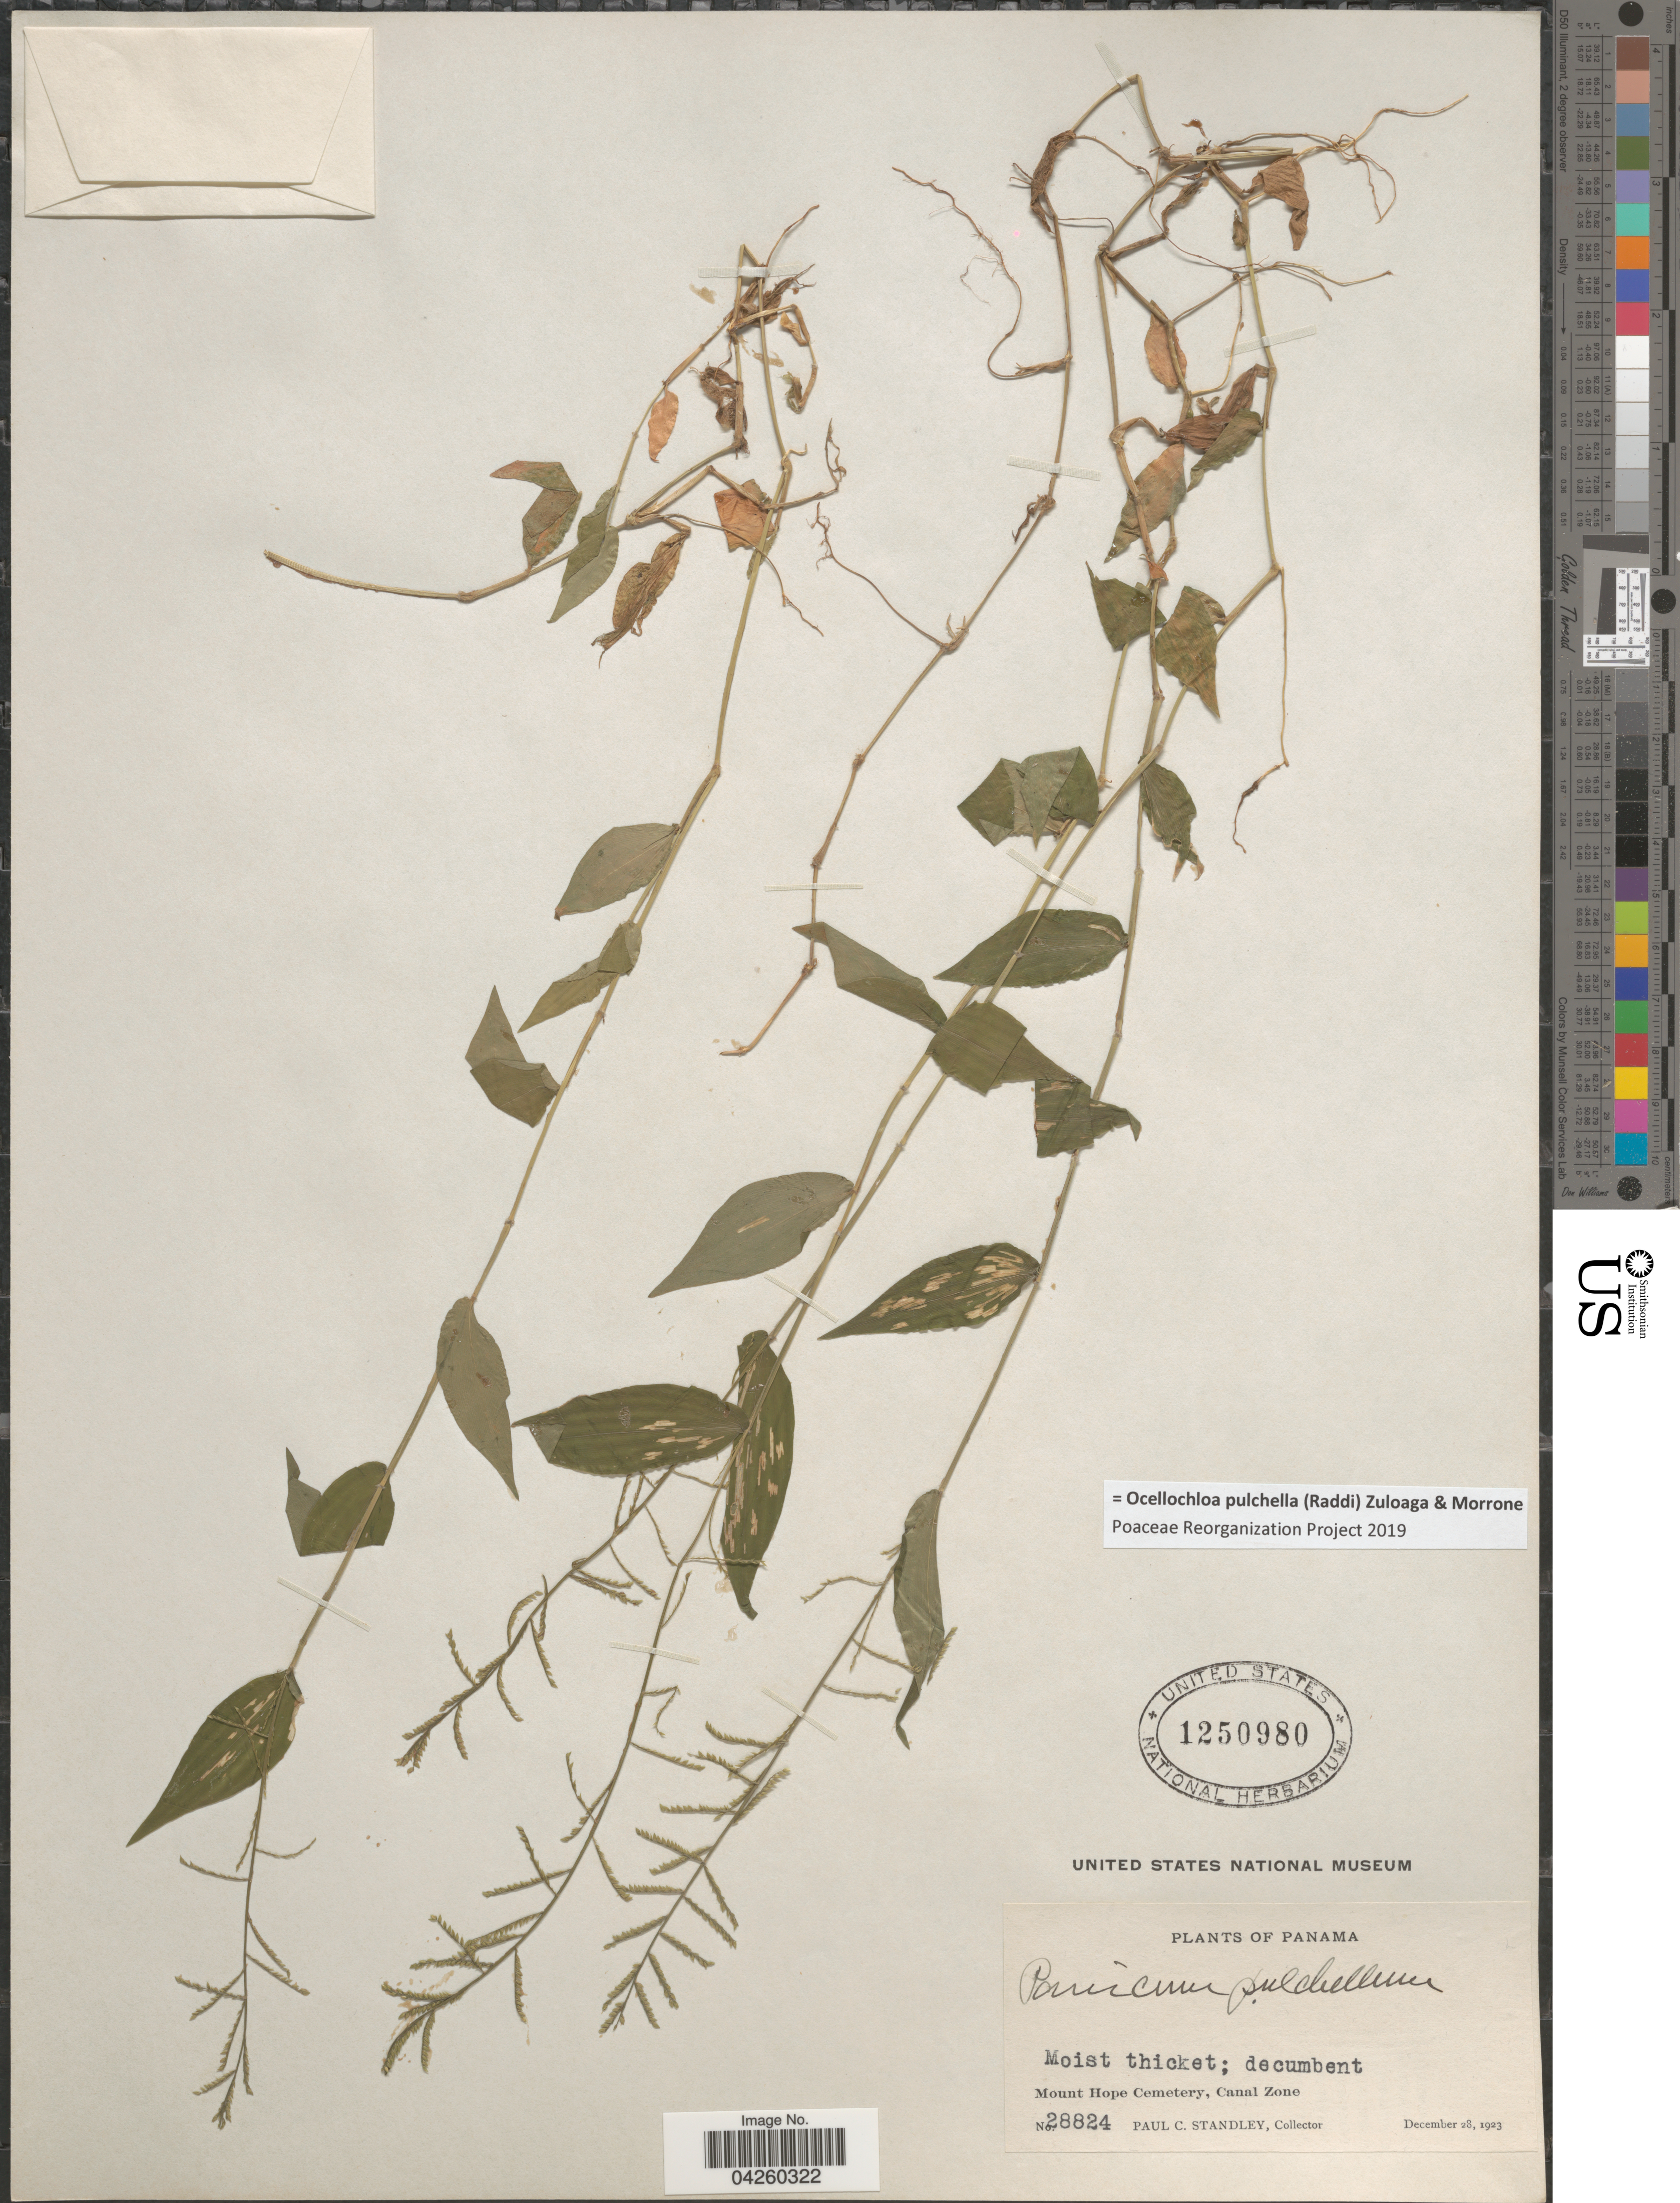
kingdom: Plantae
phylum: Tracheophyta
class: Liliopsida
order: Poales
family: Poaceae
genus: Ocellochloa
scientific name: Ocellochloa pulchella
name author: (Raddi) Zuloaga & Morrone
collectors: P. C. Standley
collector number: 28824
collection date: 1923-12-28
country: Panama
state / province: Colón / Panamá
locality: Mount Hope Cemetry, Canal Zone.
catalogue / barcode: US 1250980